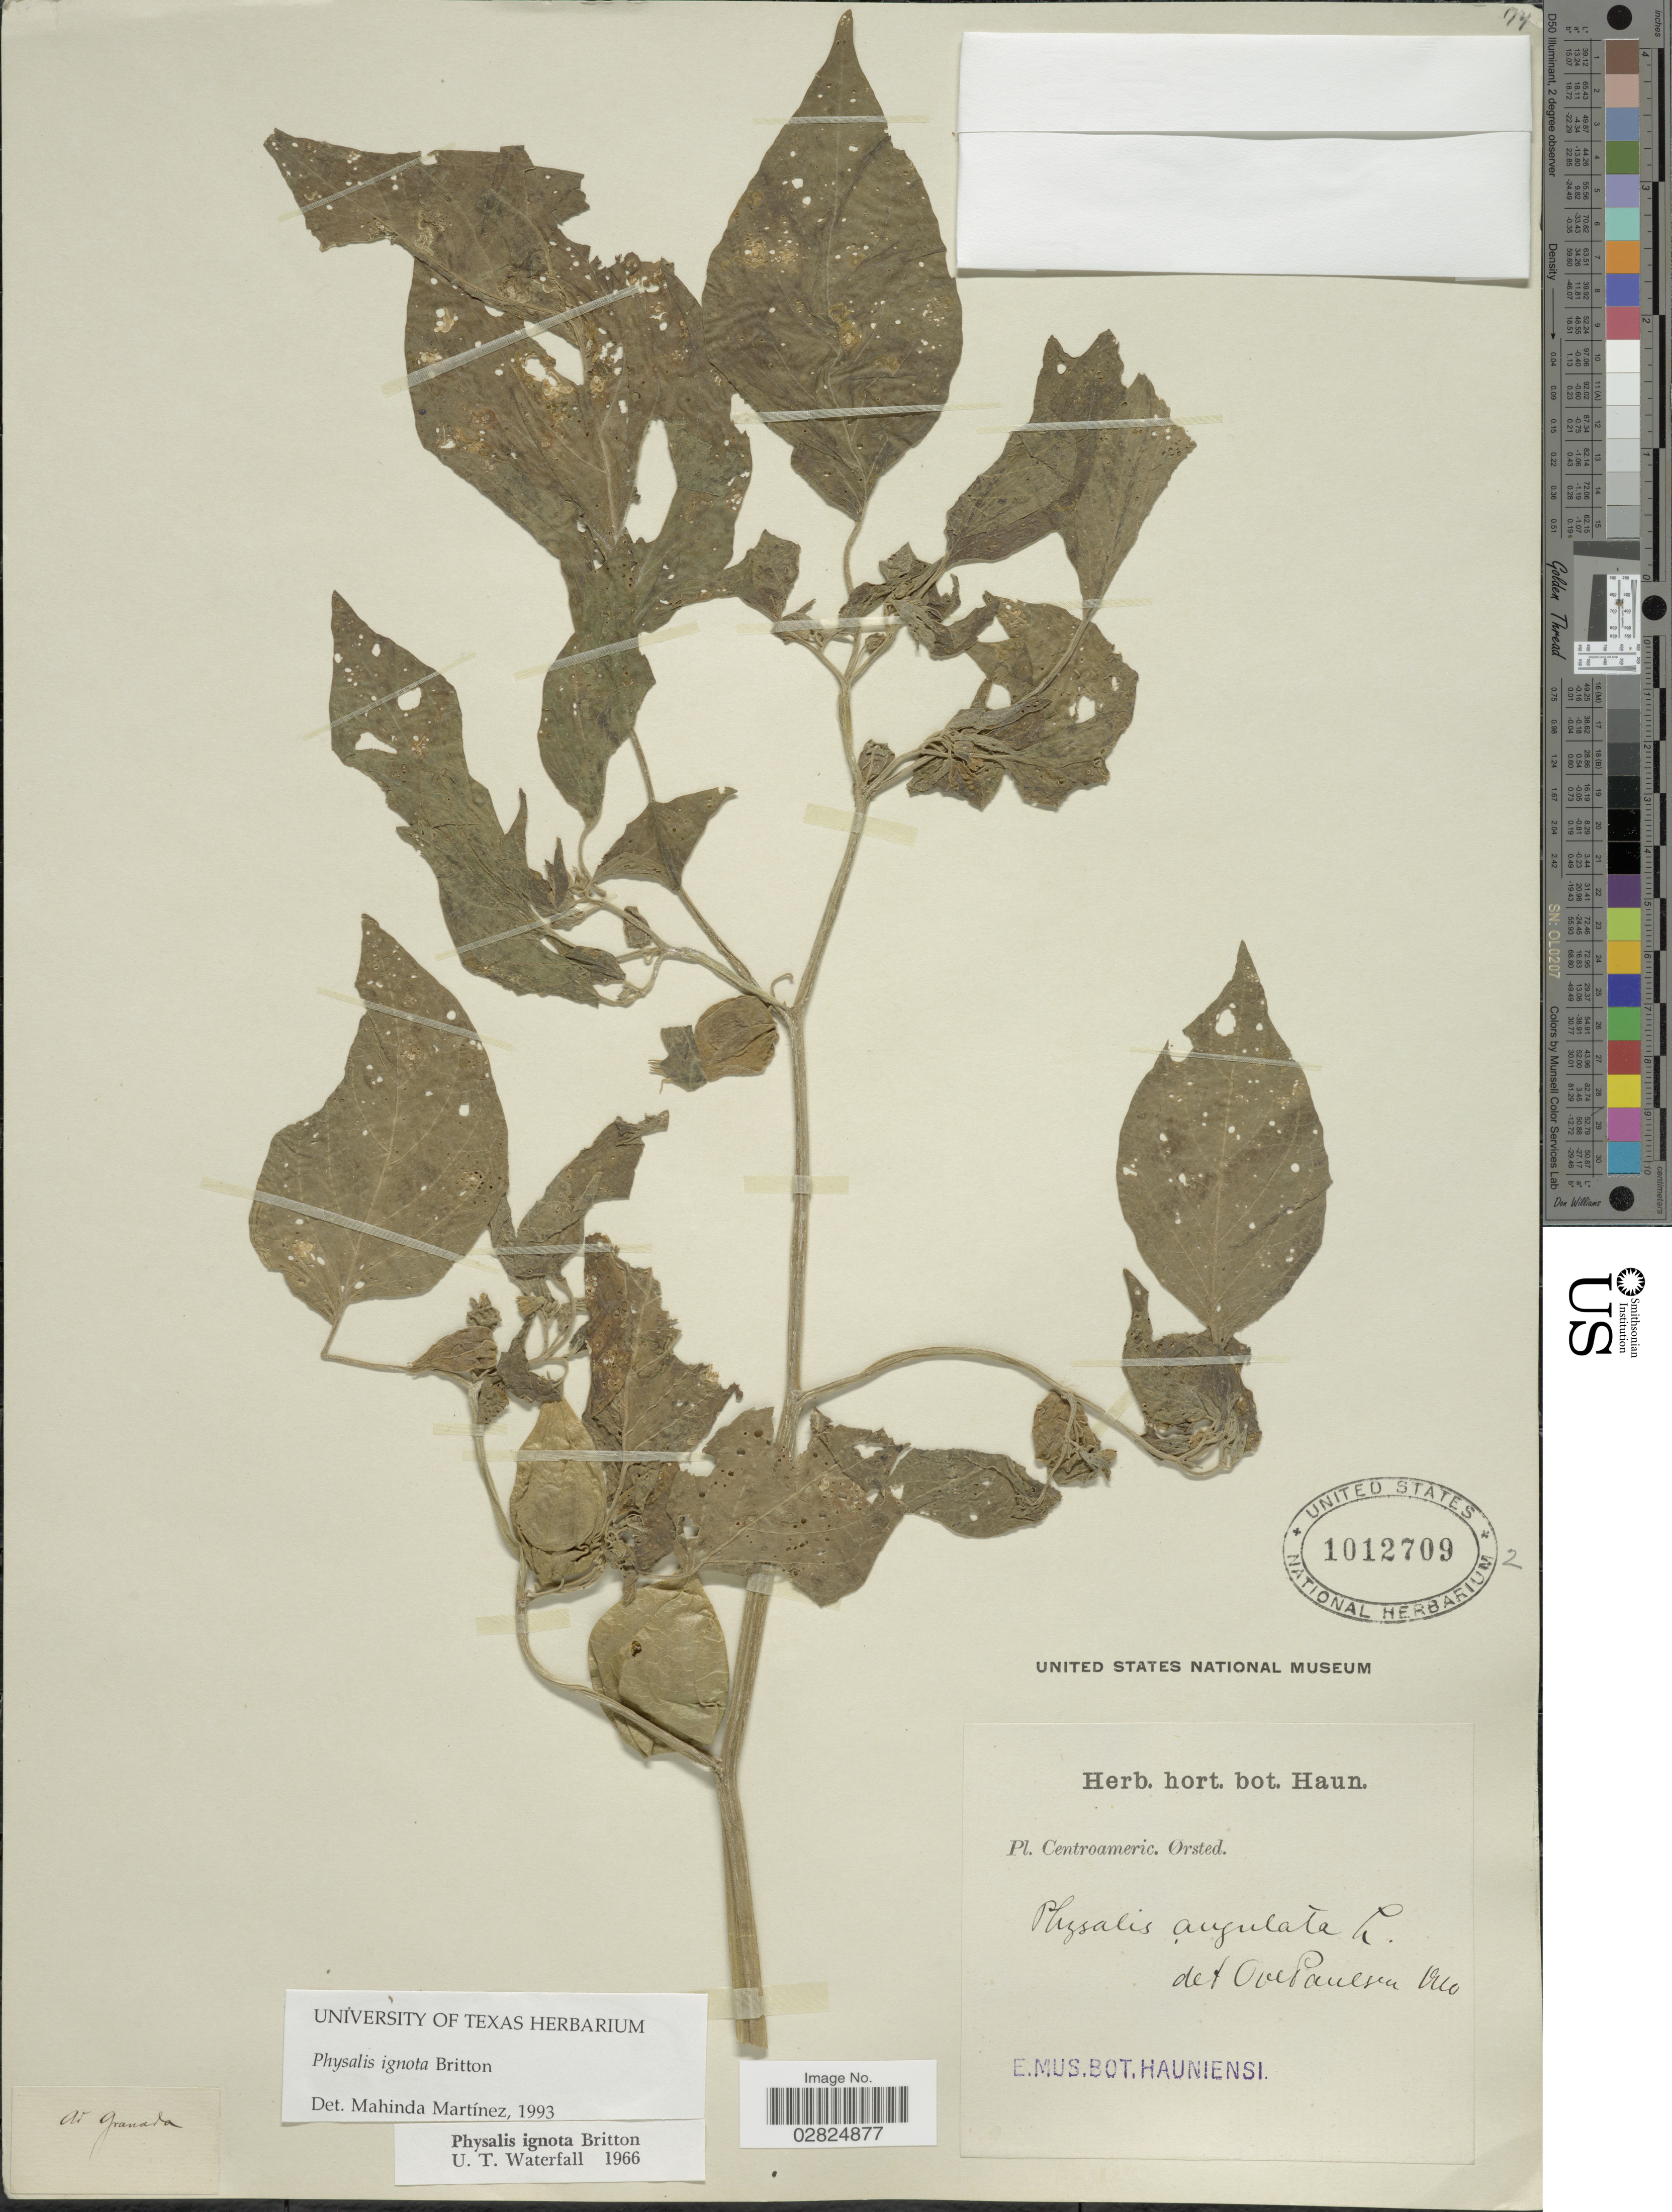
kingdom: Plantae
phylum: Tracheophyta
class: Magnoliopsida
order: Solanales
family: Solanaceae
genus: Physalis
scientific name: Physalis ignota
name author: Britton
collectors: Ørsted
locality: Centroameric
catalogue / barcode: US 1012709